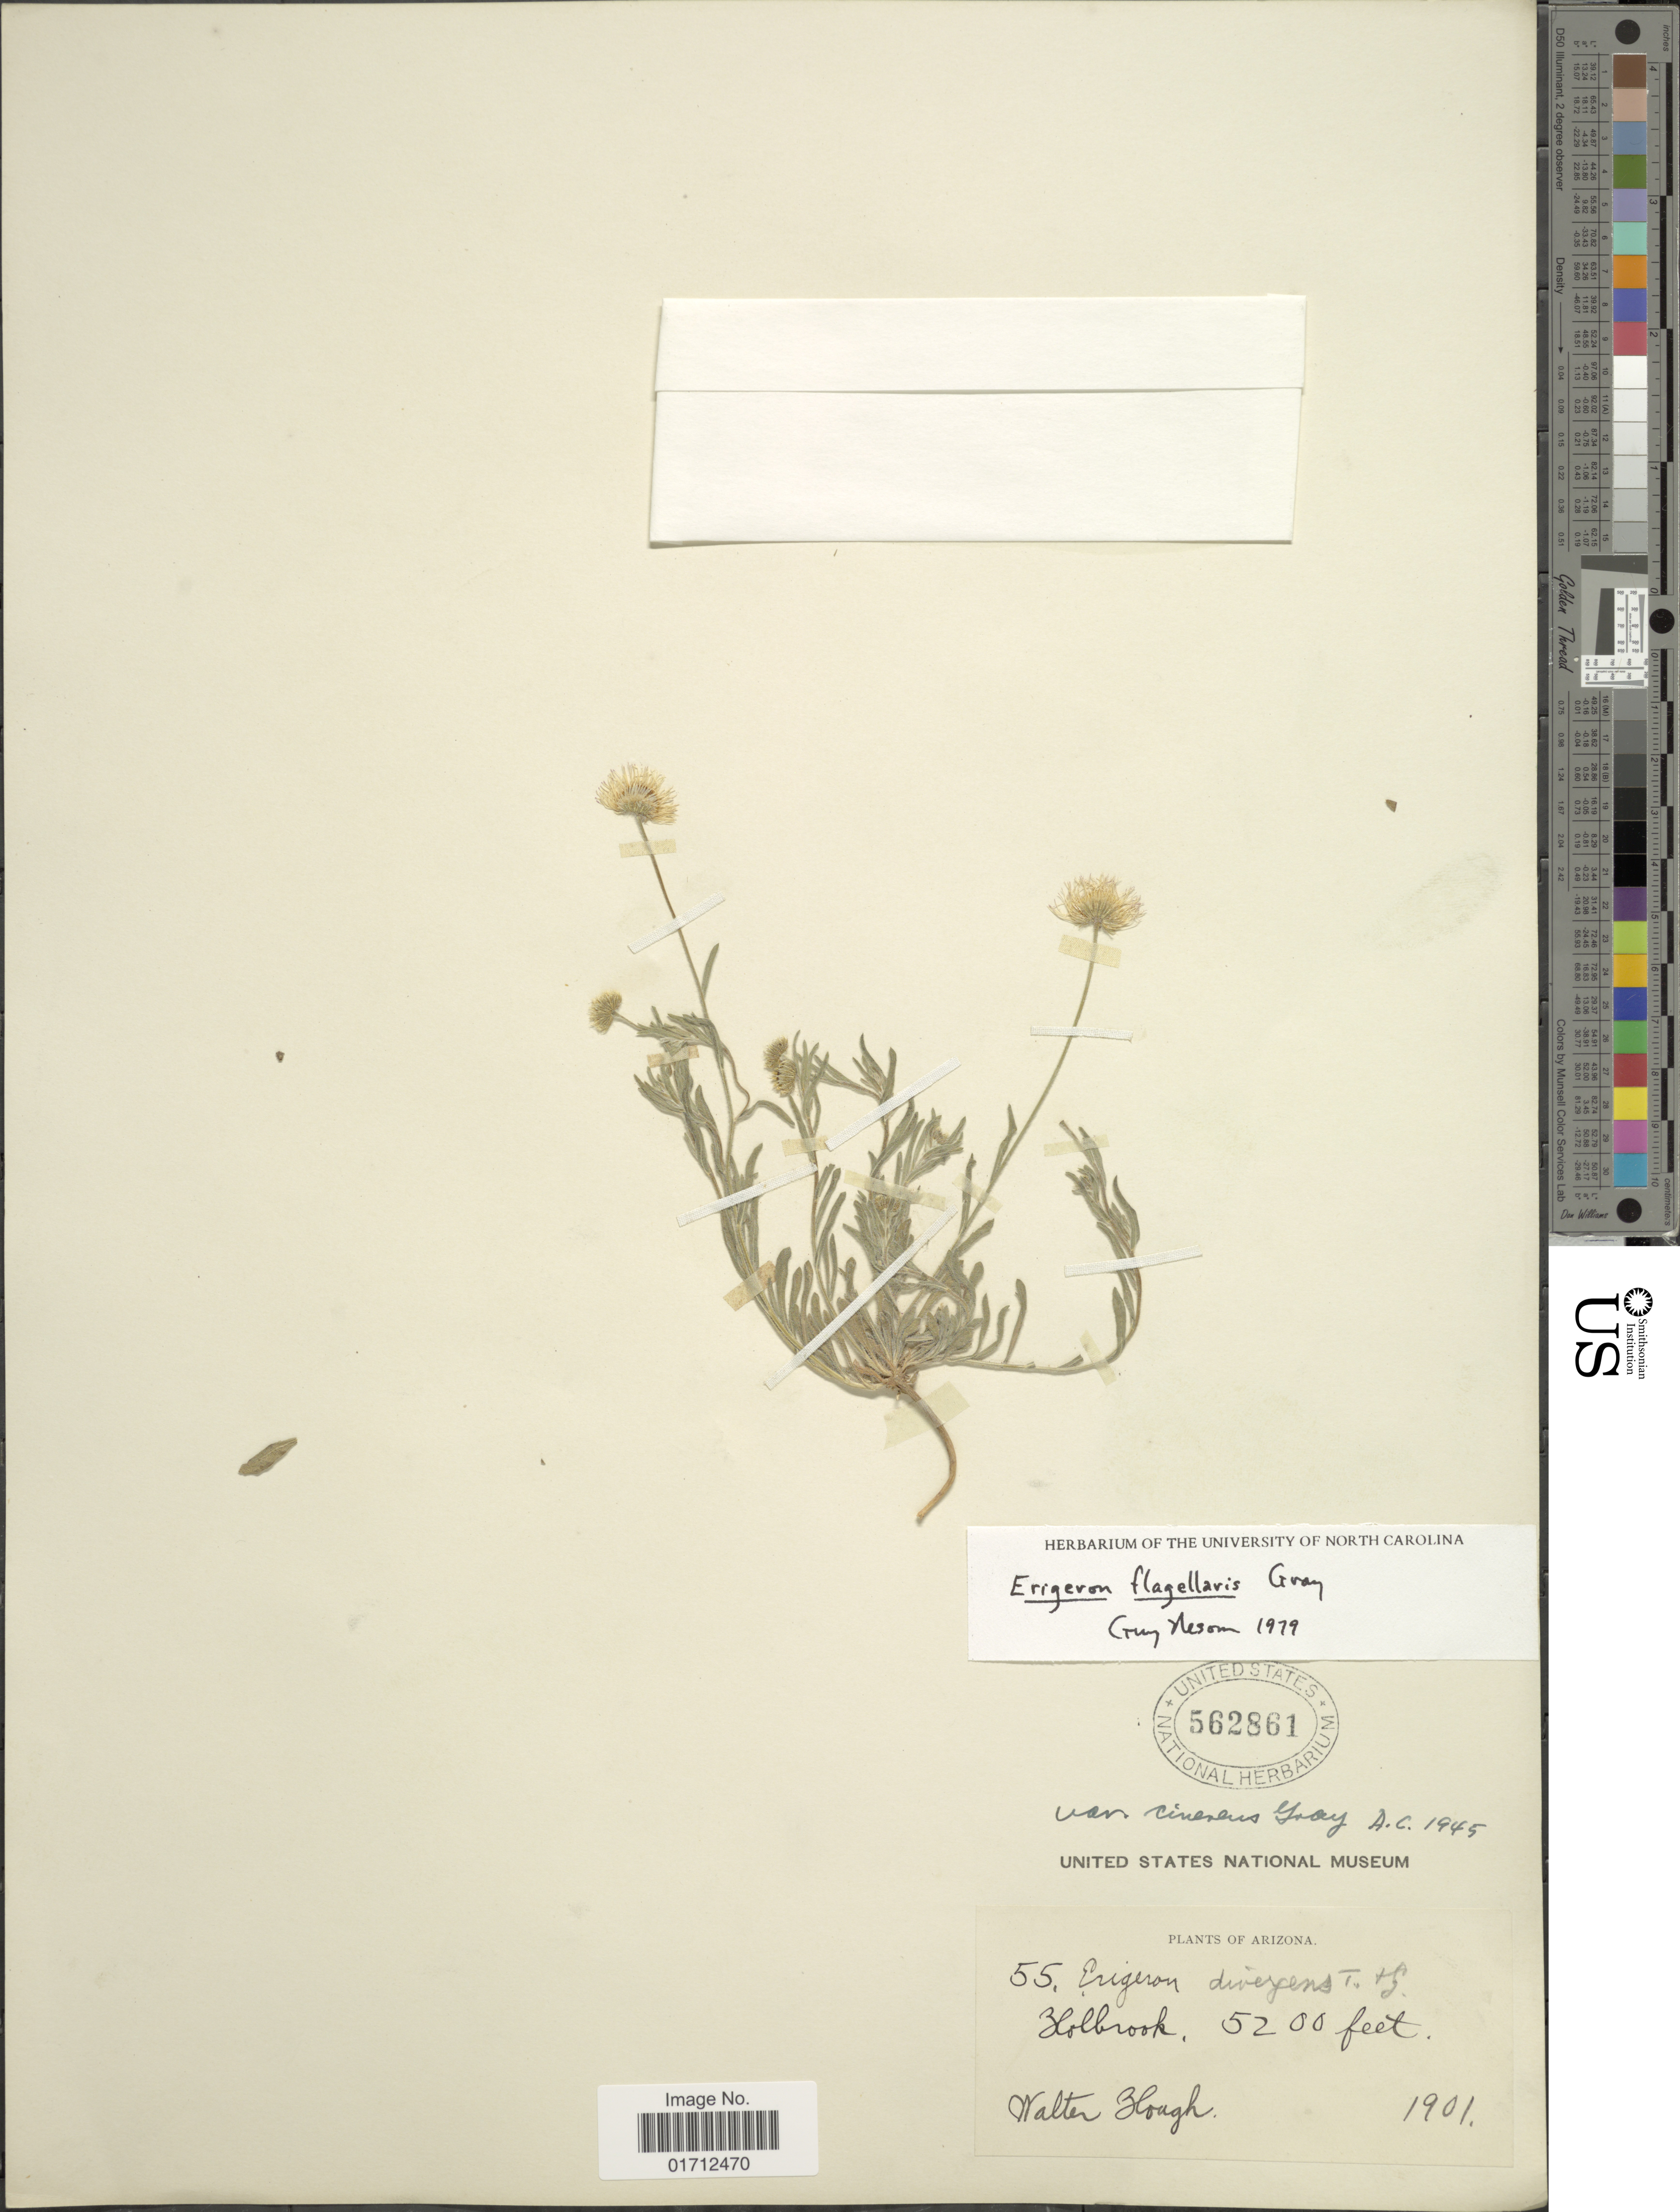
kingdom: Plantae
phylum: Tracheophyta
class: Magnoliopsida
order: Asterales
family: Asteraceae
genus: Erigeron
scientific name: Erigeron flagellaris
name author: A. Gray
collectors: W. Hough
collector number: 55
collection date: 1901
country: United States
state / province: Arizona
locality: Holbrook.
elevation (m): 1585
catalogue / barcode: US 562861